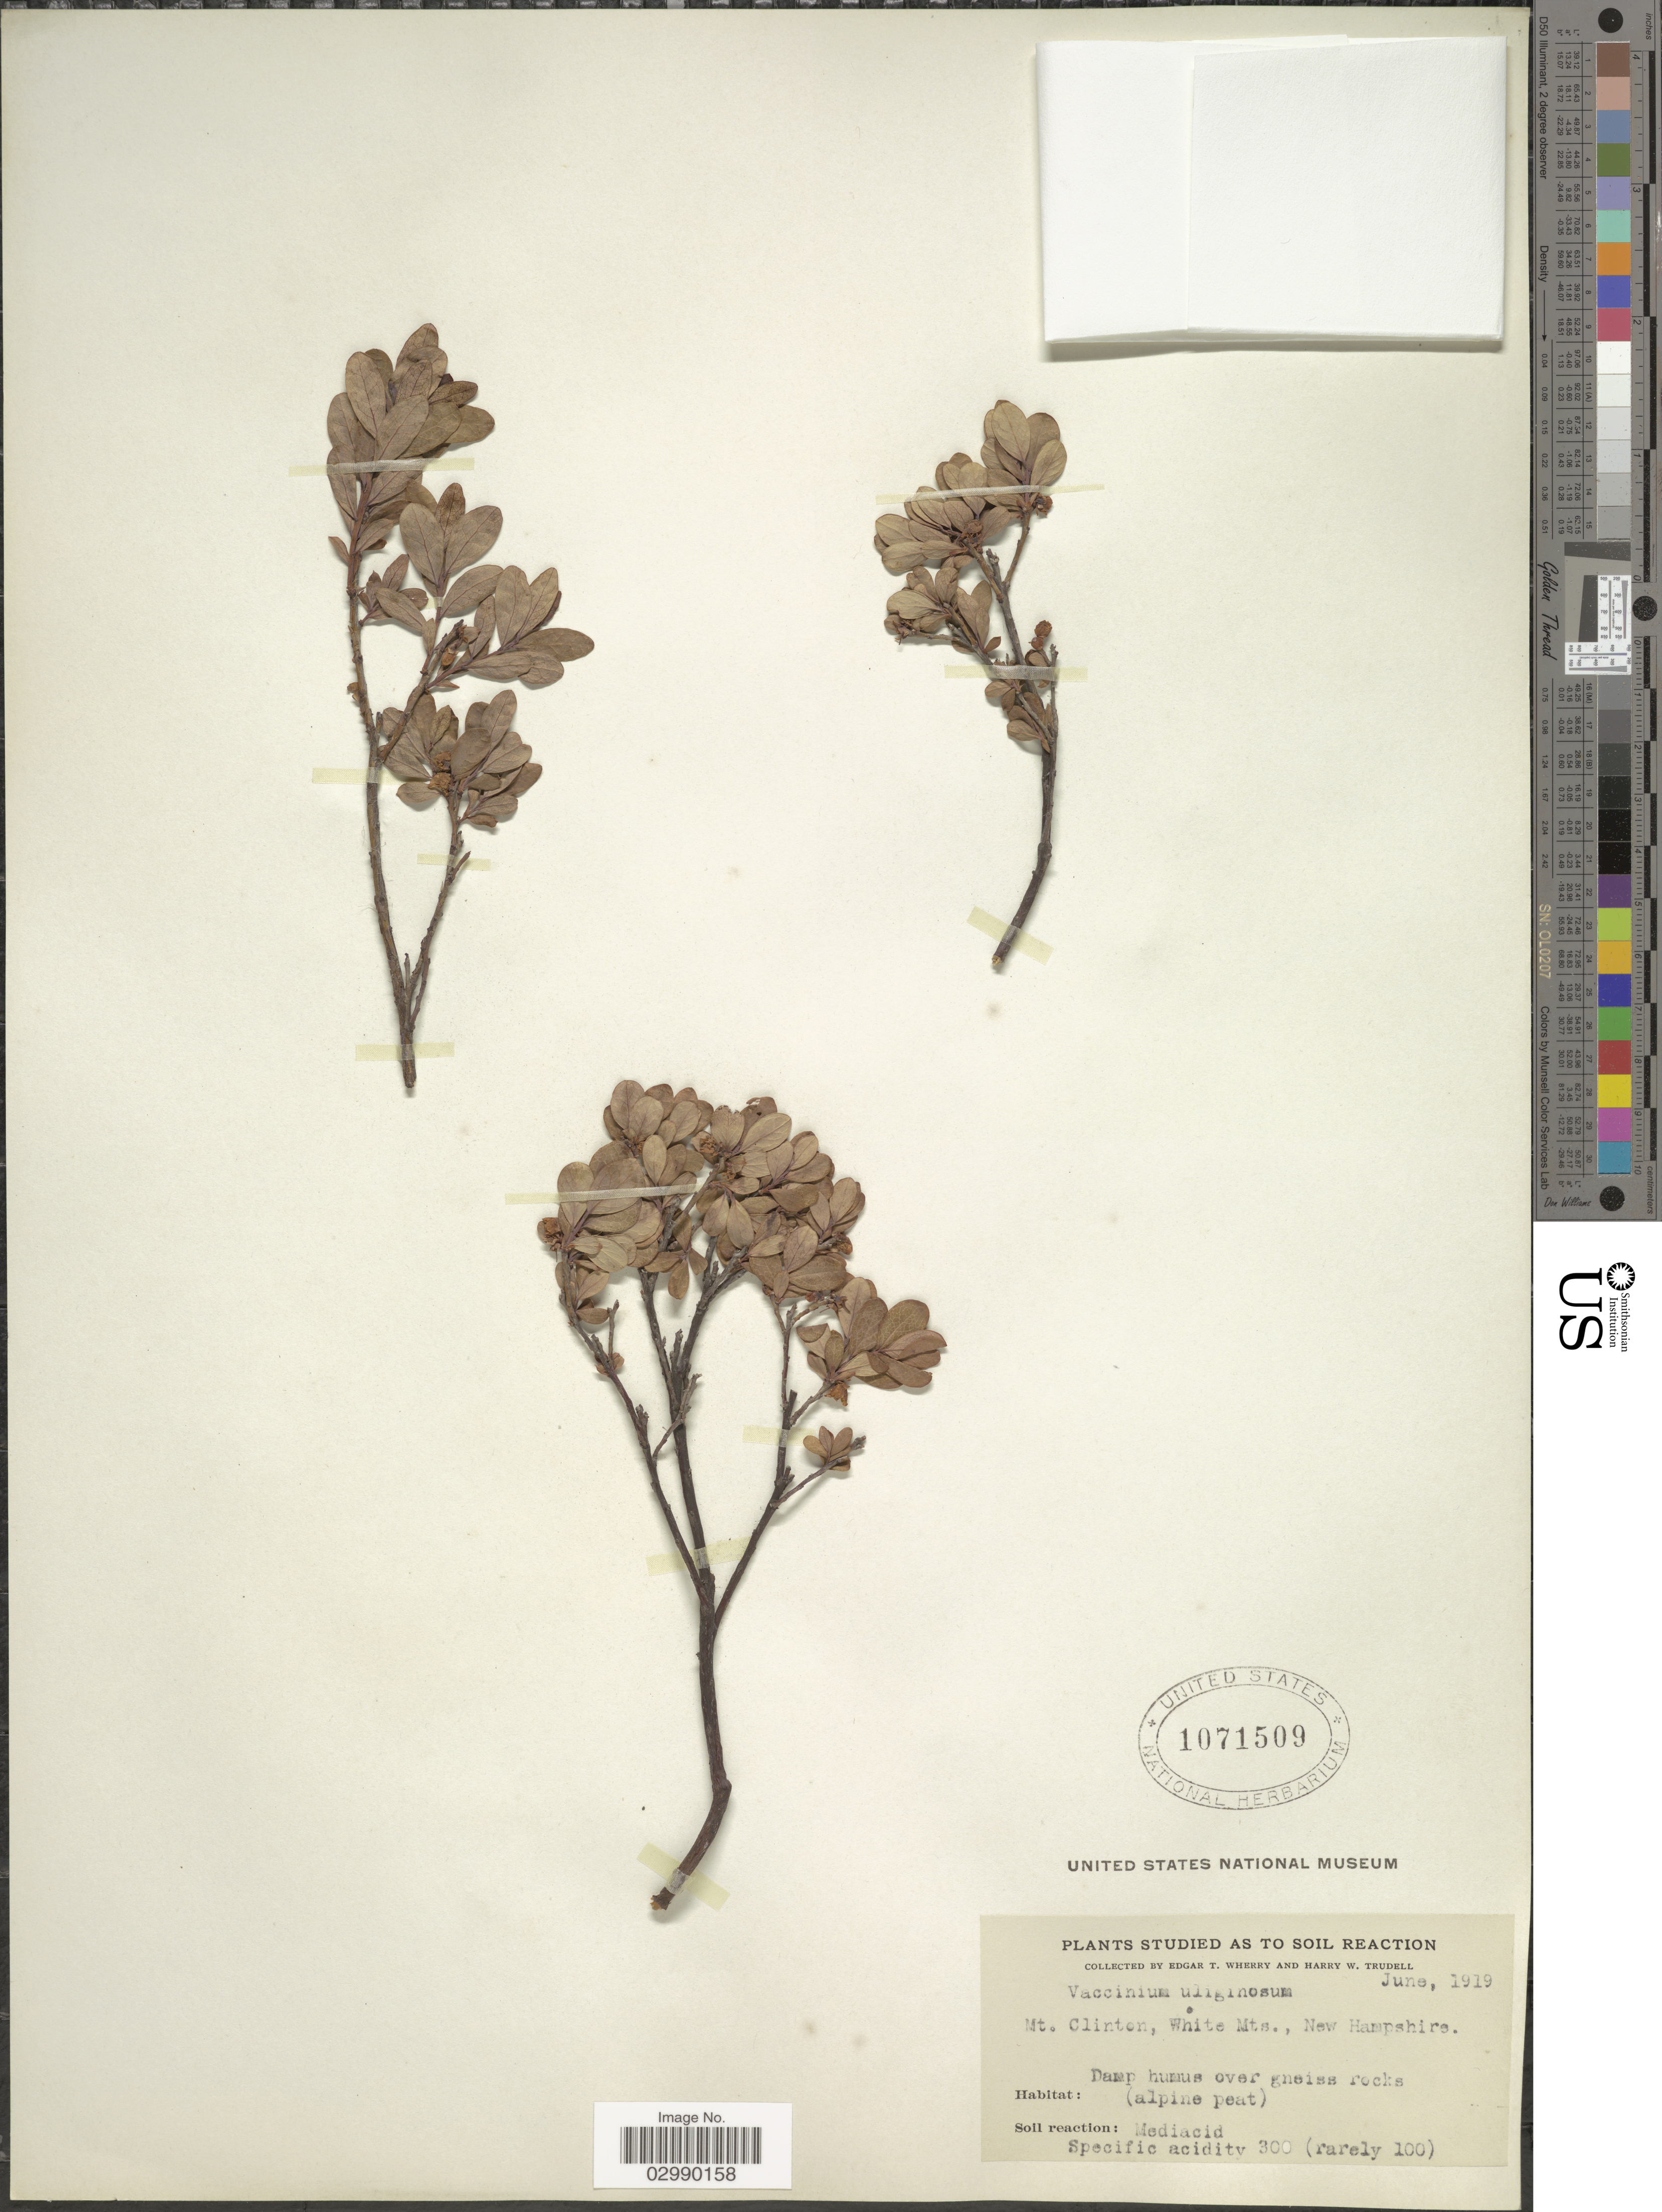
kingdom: Plantae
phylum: Tracheophyta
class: Magnoliopsida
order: Ericales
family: Ericaceae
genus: Vaccinium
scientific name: Vaccinium uliginosum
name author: L.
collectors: E. T. Wherry & H. Trudell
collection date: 1919-06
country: United States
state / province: New Hampshire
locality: Mt. Clinton, White Mts.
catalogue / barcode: US 1071509